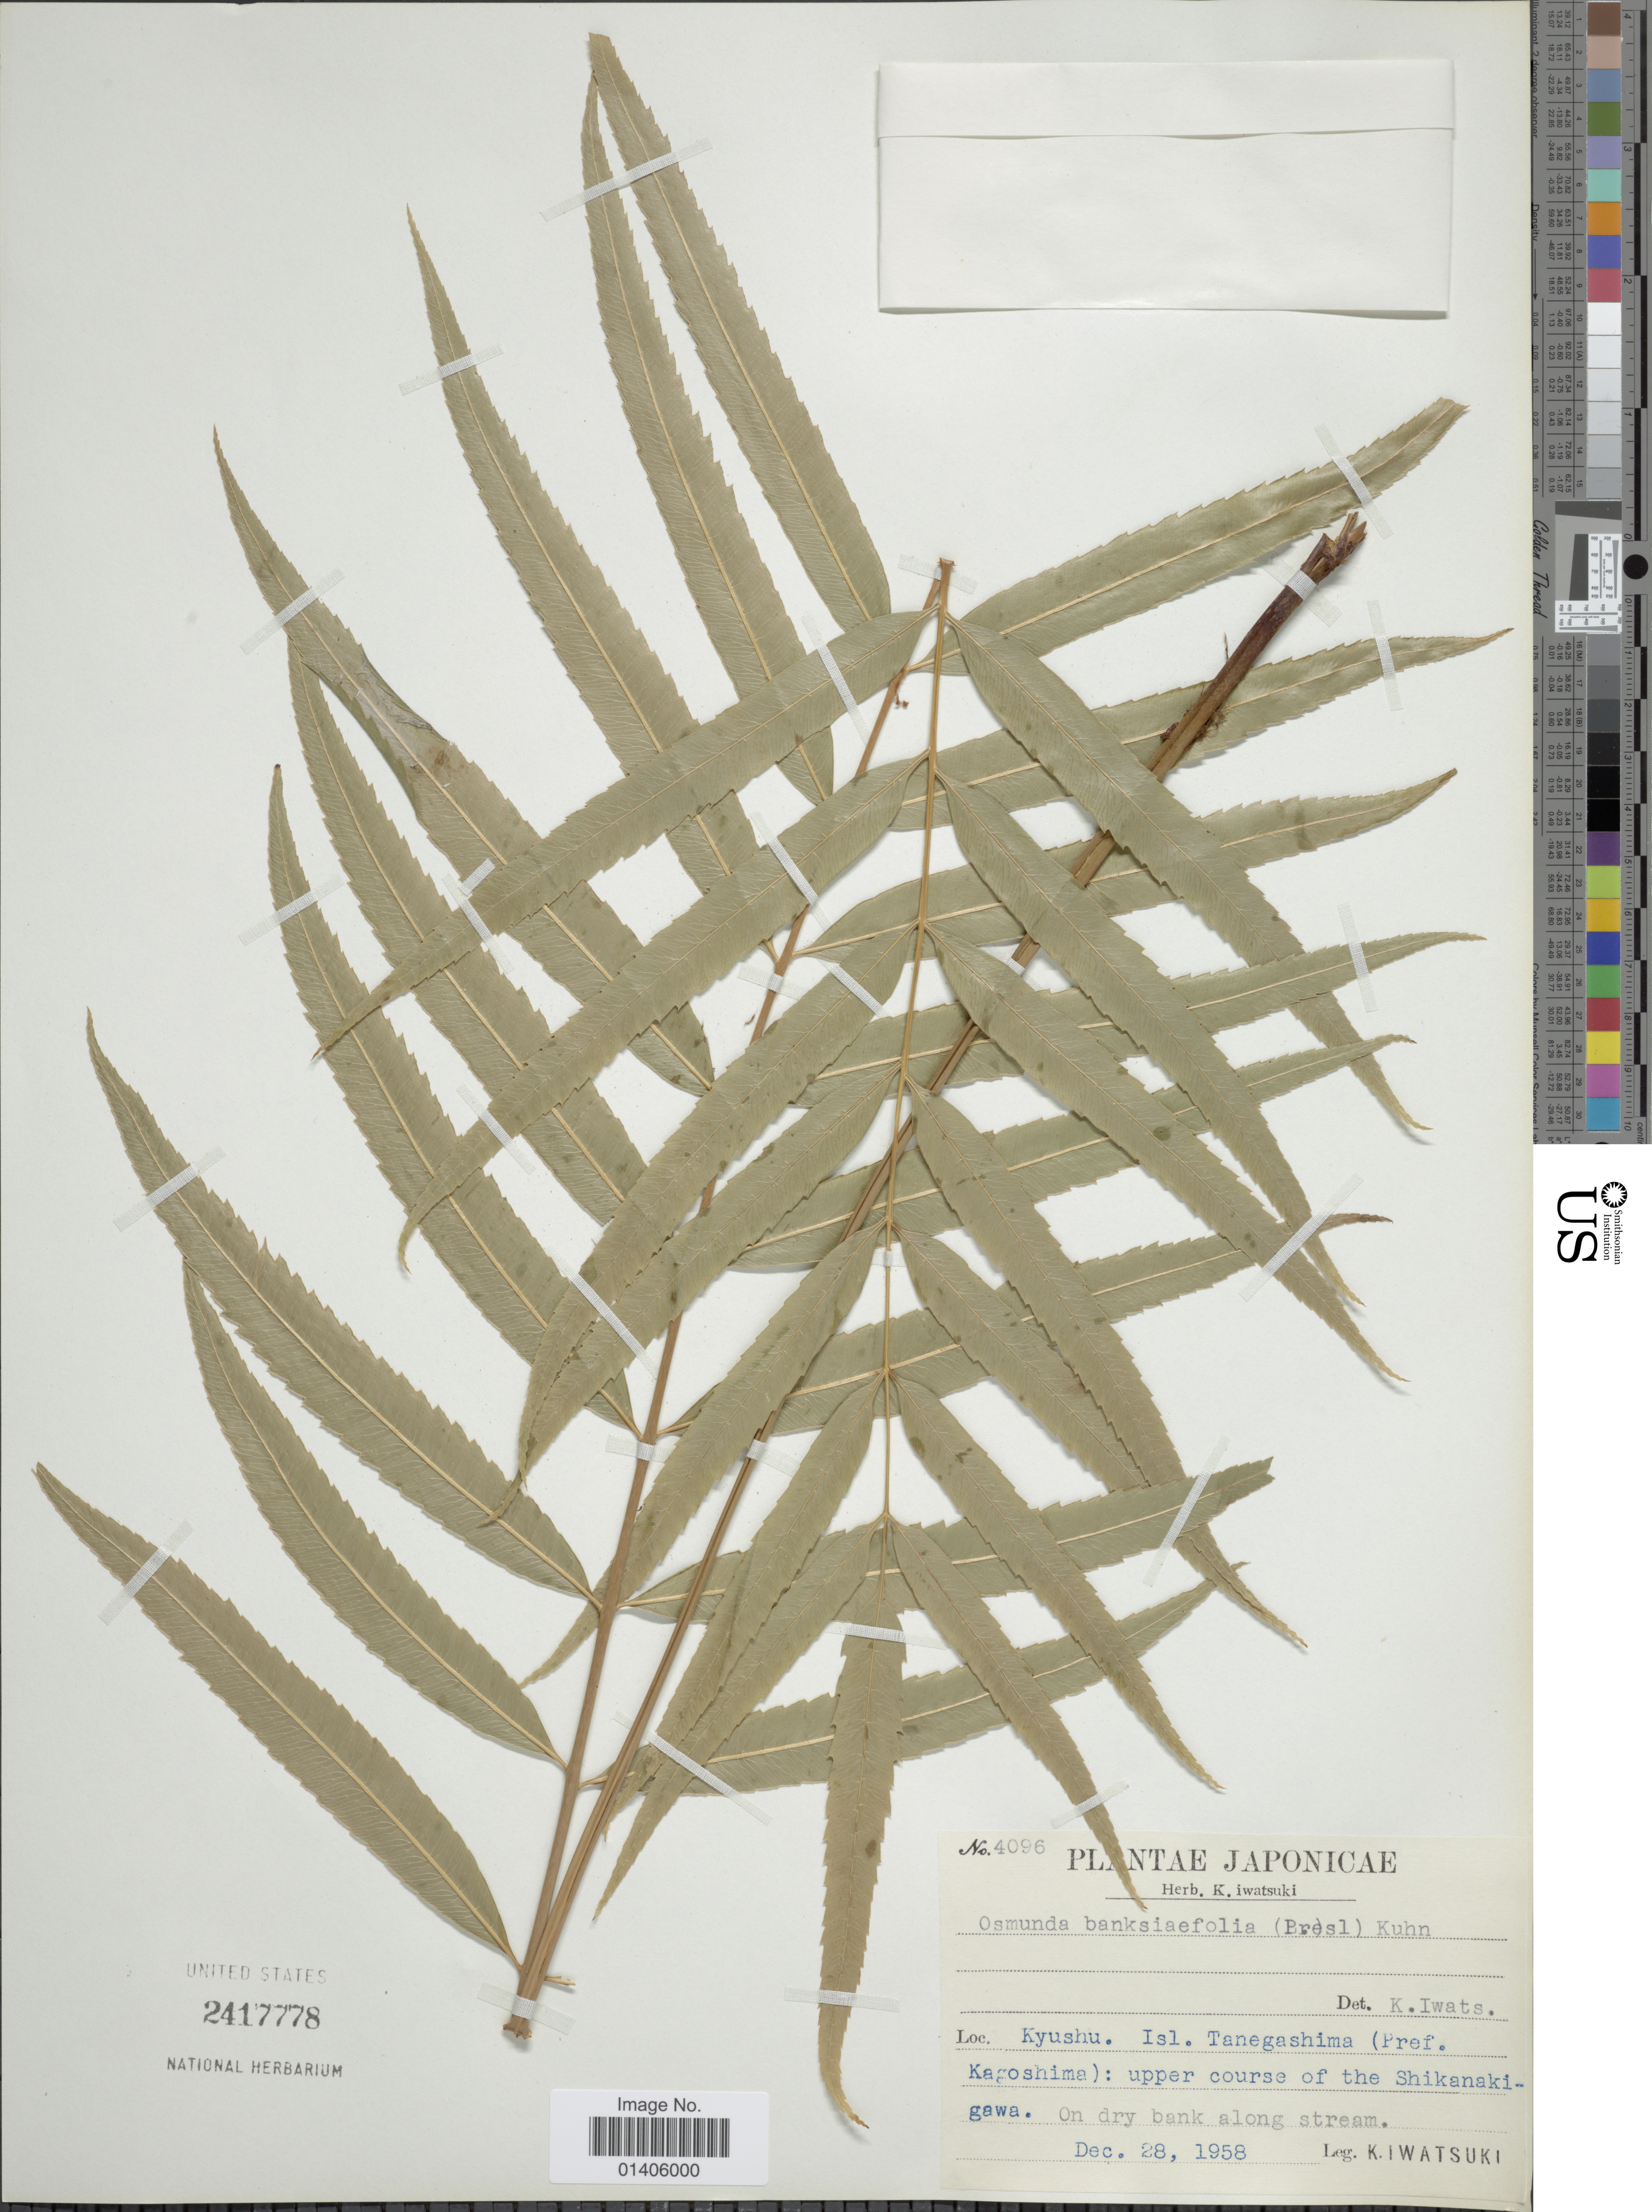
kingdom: Plantae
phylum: Tracheophyta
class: Polypodiopsida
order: Osmundales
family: Osmundaceae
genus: Osmunda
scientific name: Osmunda banksiifolia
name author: (C. Presl) Kuhn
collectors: K. Iwatsuki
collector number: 4096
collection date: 1958-12-28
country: Japan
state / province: Kagosima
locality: Kyushu. Isl Tanegashima (Pref. Kagoshima): upper course of the Shikanakigawa. On dry bank along stream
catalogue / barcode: US 2417778